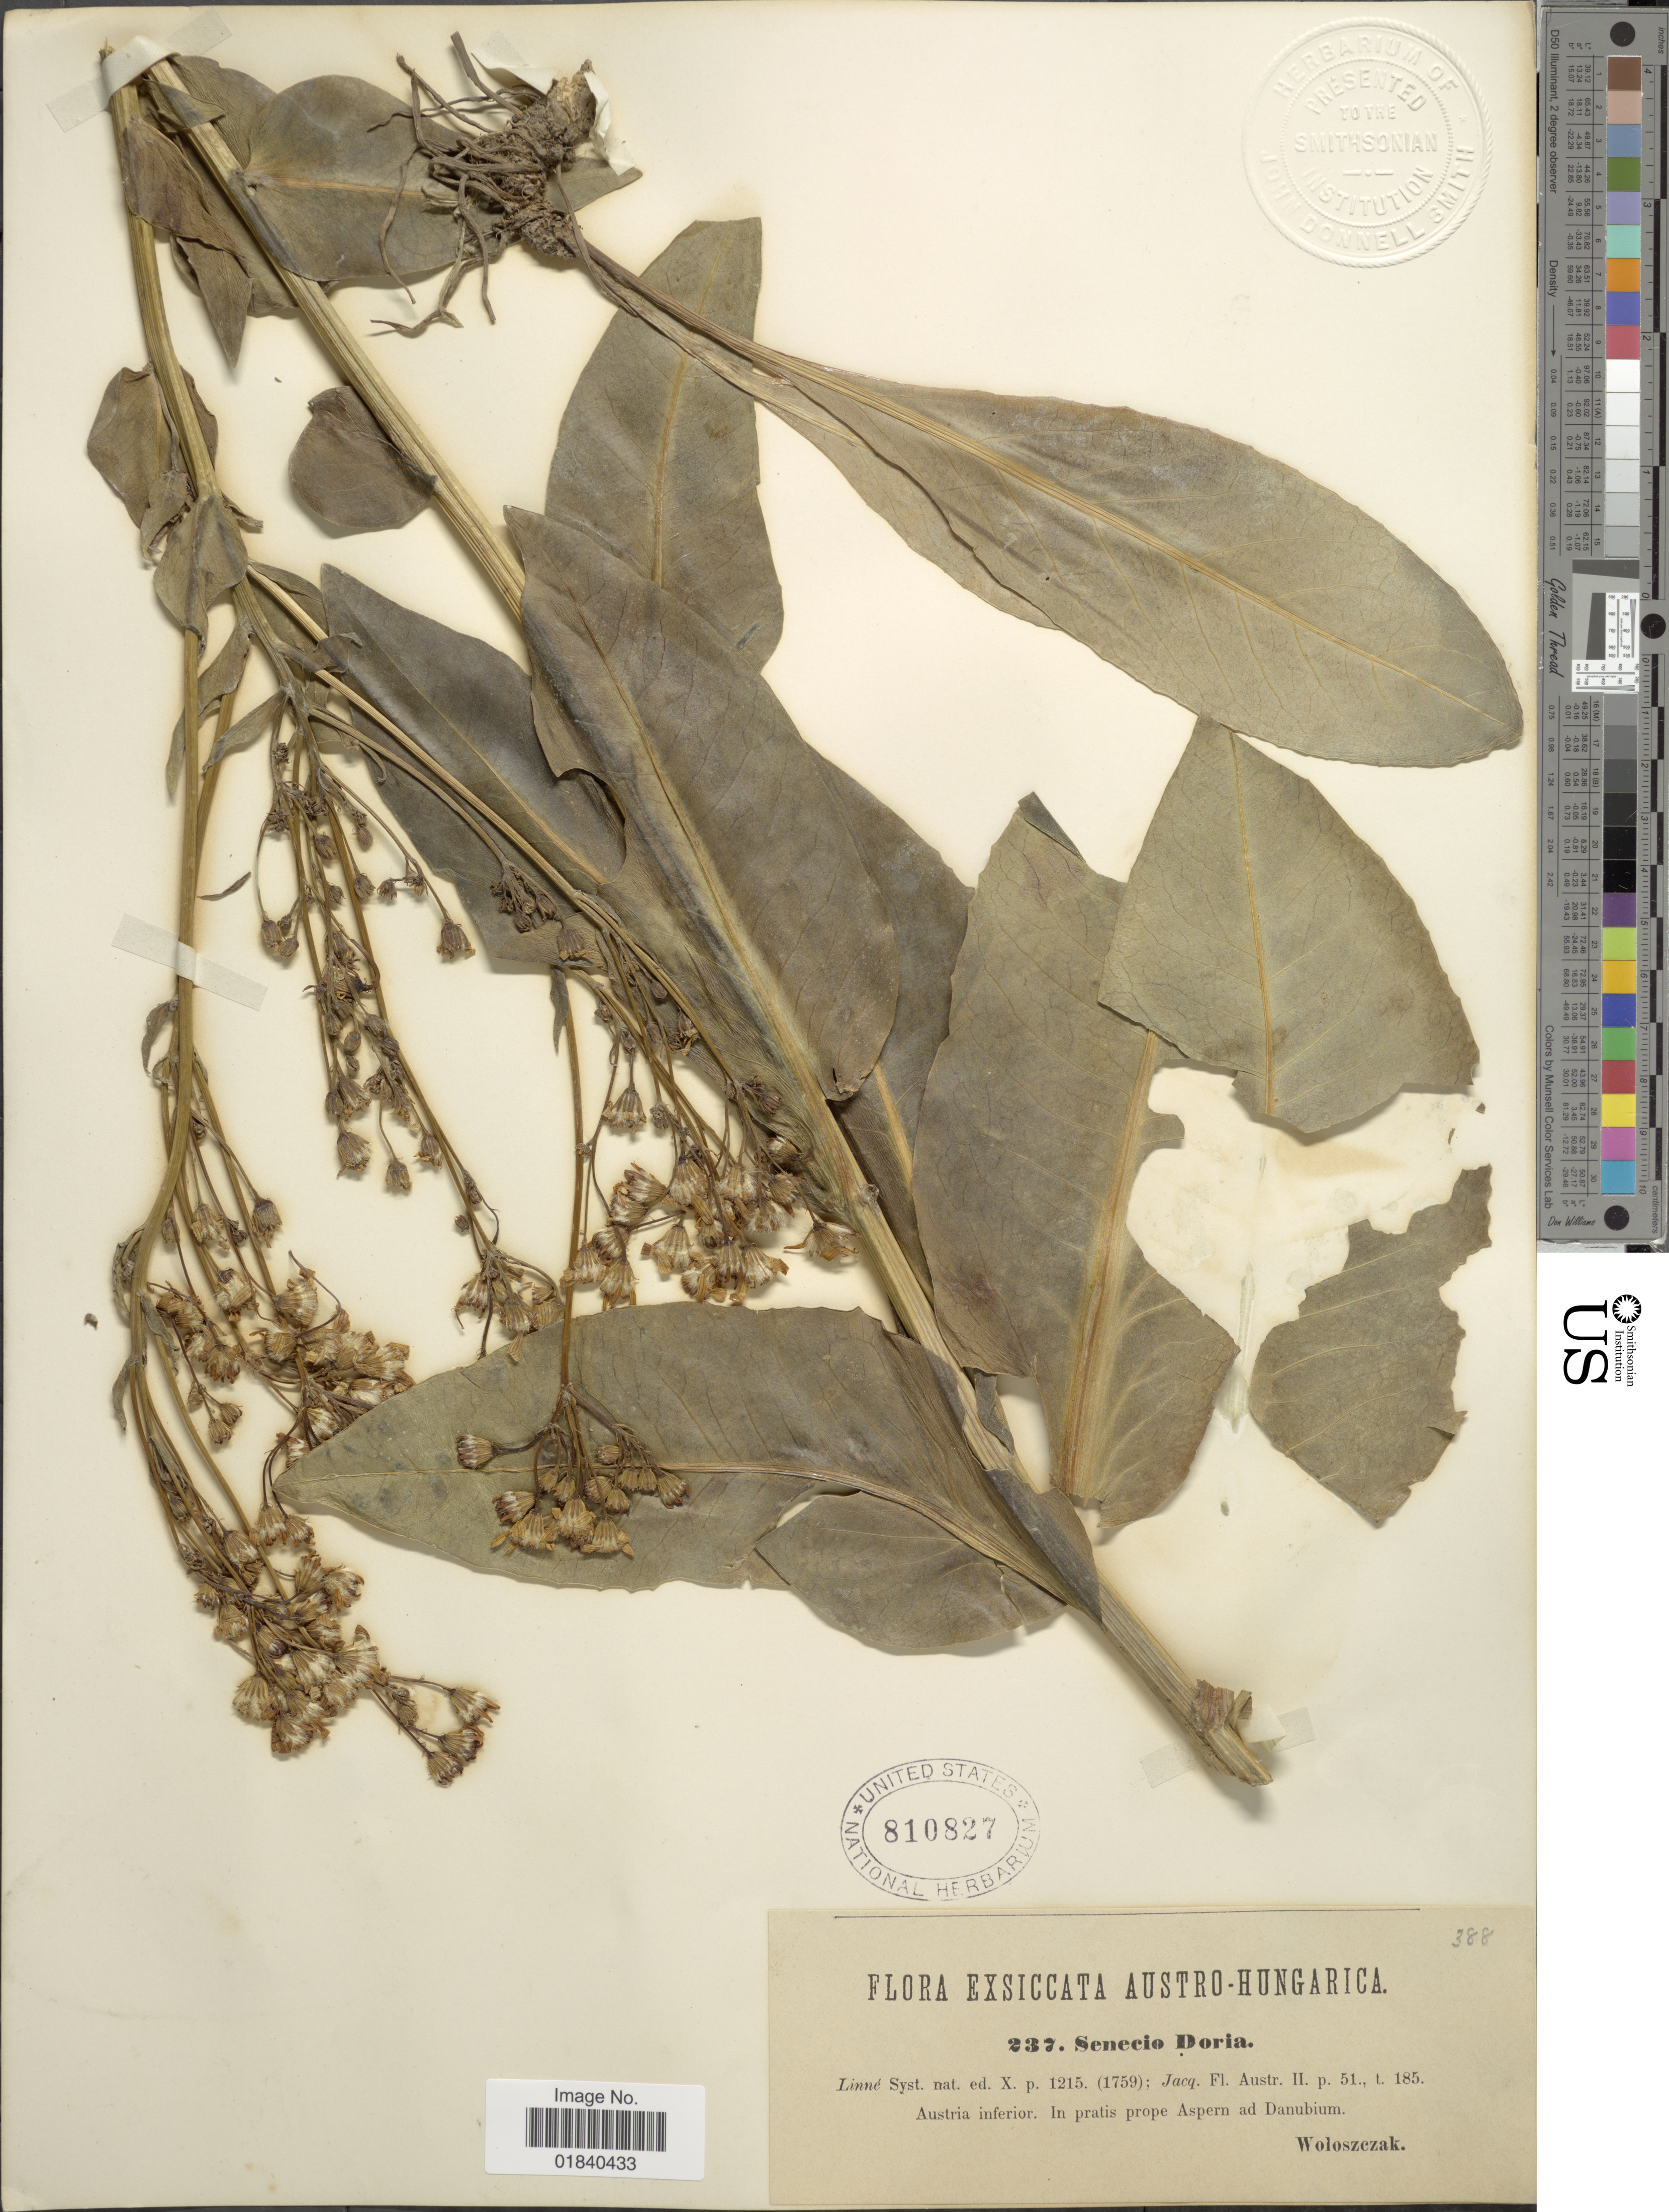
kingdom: Plantae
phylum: Tracheophyta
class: Magnoliopsida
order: Asterales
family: Asteraceae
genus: Senecio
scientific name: Senecio doria L.. nom. cons.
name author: L.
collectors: Woloszczak, E.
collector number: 237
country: Austria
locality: Austria inferior. In partis prope Aspern ad Danubium.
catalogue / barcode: US 810827